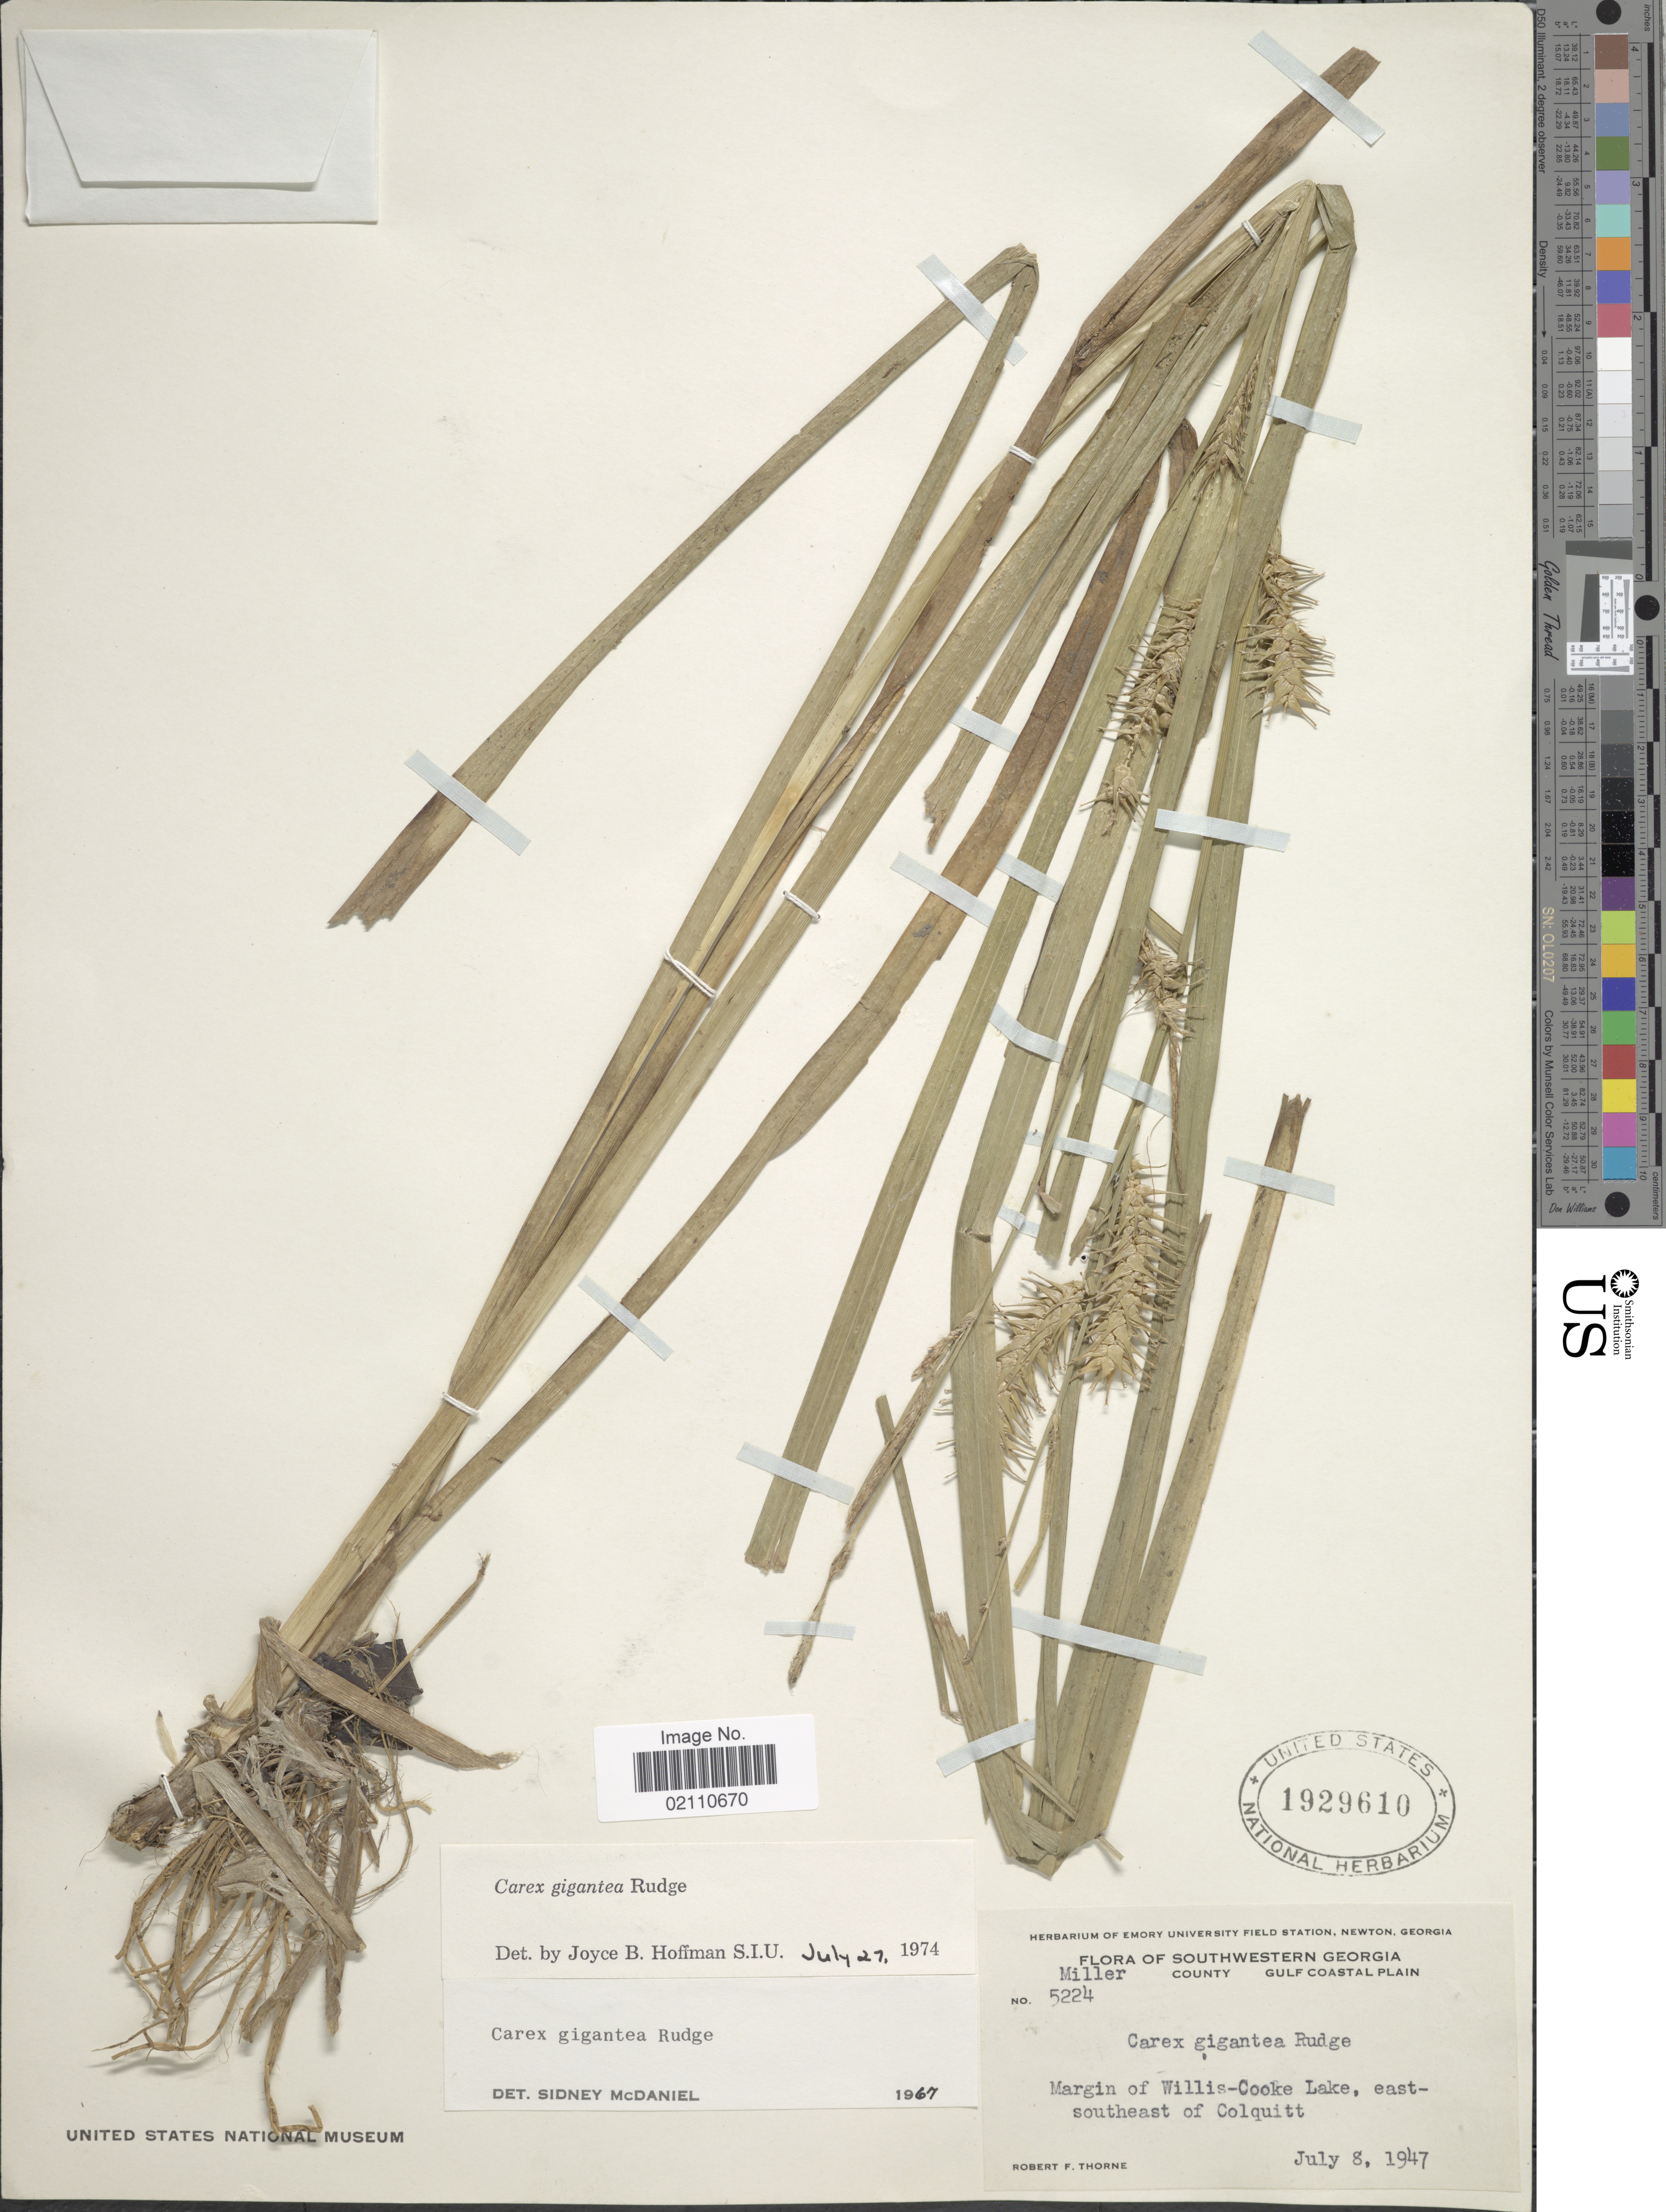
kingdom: Plantae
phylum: Tracheophyta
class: Liliopsida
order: Poales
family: Cyperaceae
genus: Carex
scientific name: Carex gigantea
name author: Rudge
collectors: R. F. Thorne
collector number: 5224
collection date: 1947-07-08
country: United States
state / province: Georgia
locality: Miller County, Gulf Coastal Plain, Margin of Willis-Cooke Lake, east southeast of Colquitt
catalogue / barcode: US 1929610